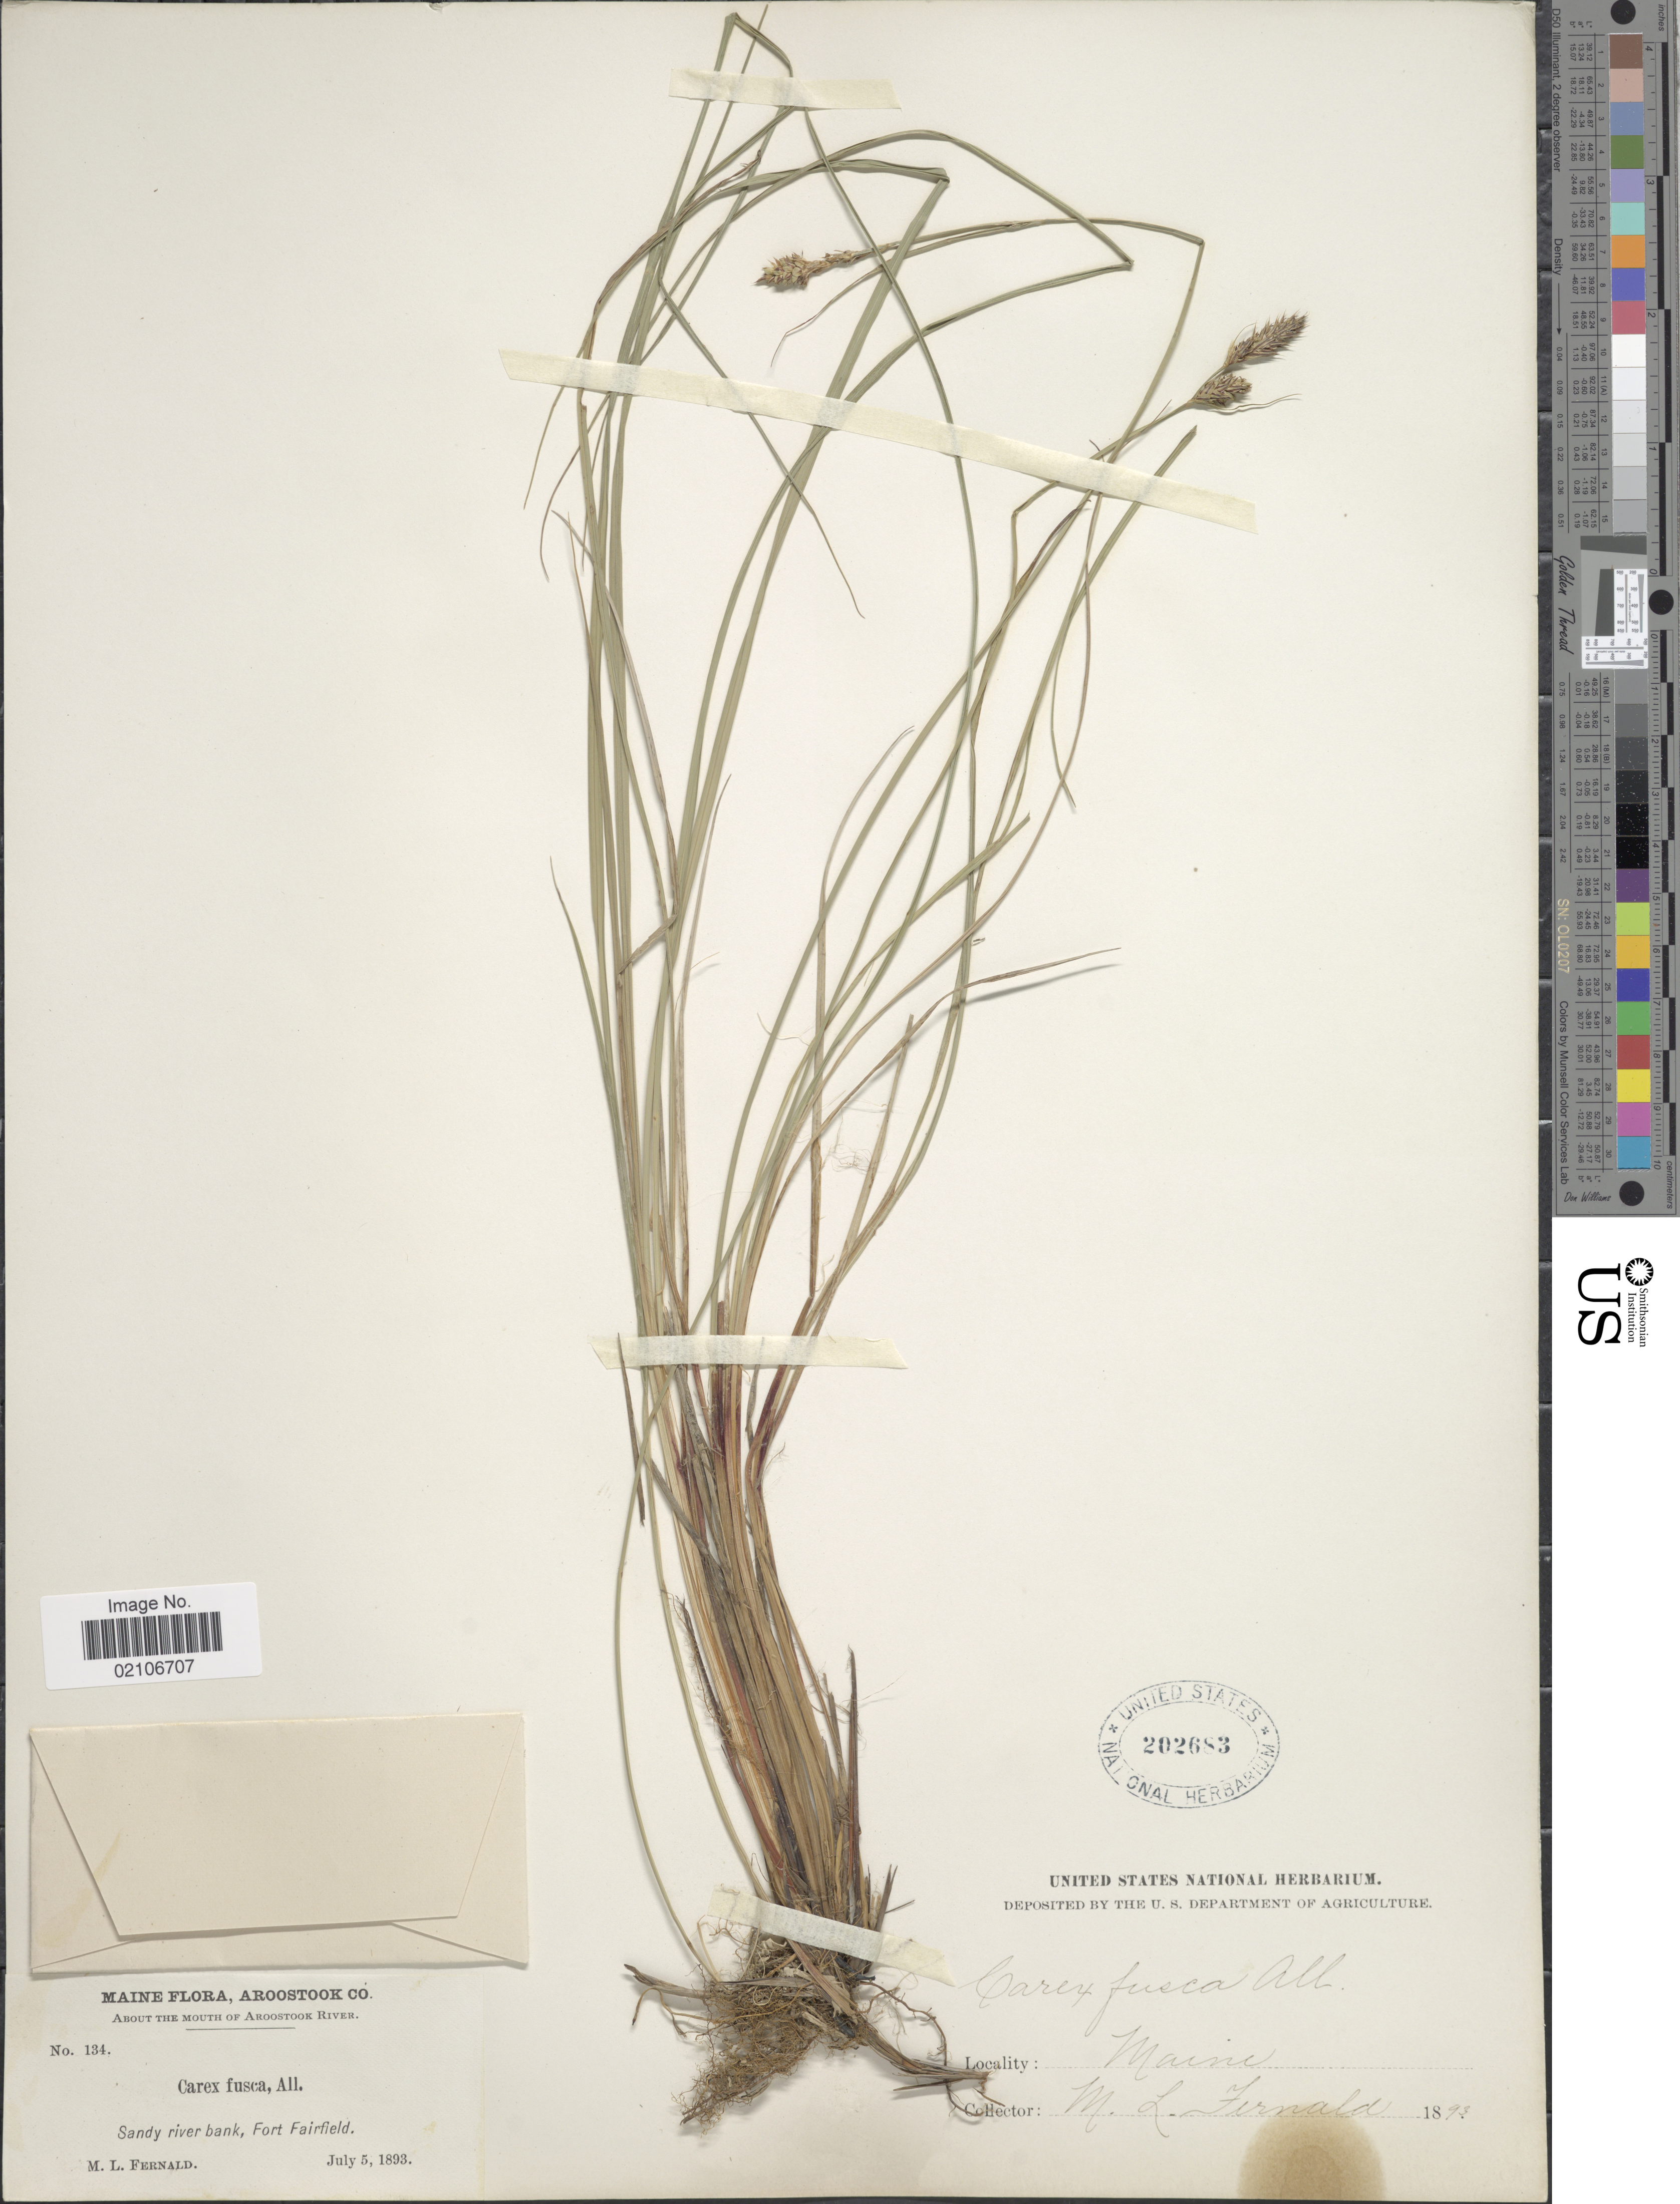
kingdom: Plantae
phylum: Tracheophyta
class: Liliopsida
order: Poales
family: Cyperaceae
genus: Carex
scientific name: Carex buxbaumii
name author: Wahlenb.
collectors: M. L. Fernald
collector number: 134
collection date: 1893-07-05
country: United States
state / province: Maine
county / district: Aroostook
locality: Aroostook Co, About The Mouth of Aroostook River, Sandy river bank, Fort Fairfield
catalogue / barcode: US 202683